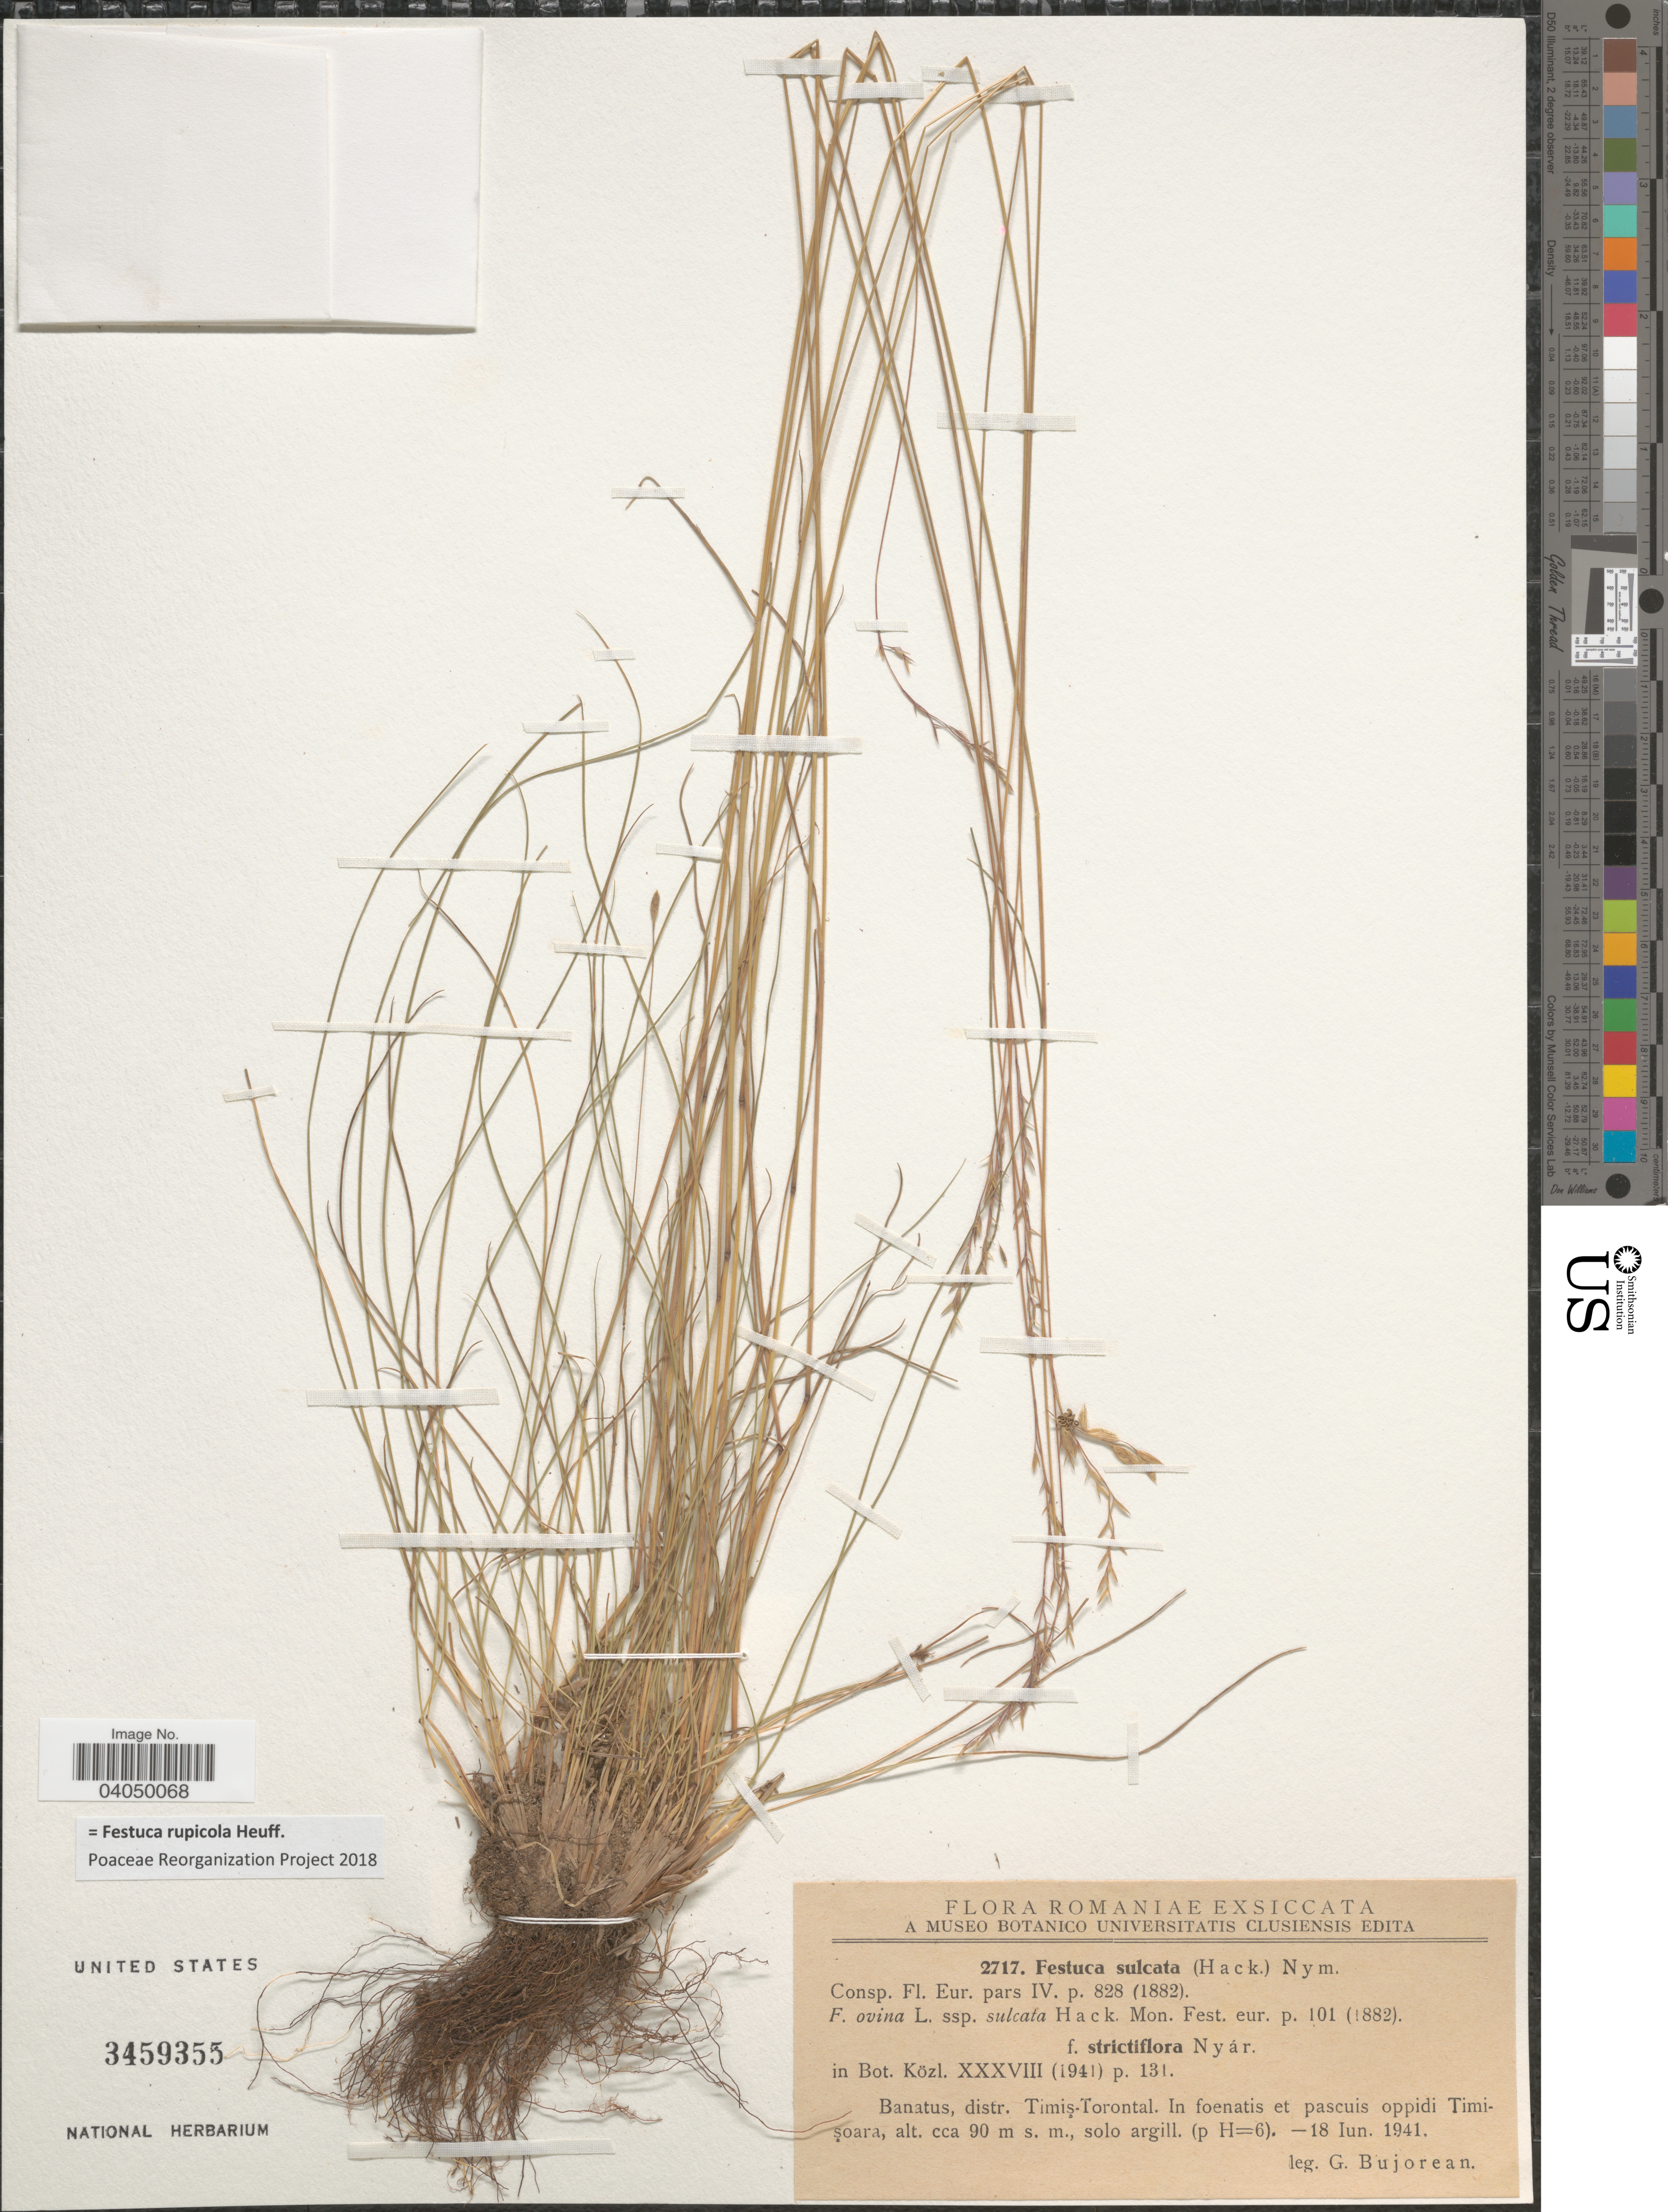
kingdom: Plantae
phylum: Tracheophyta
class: Liliopsida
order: Poales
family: Poaceae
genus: Festuca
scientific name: Festuca rupicola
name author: Heuff.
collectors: G. Bujorean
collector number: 2717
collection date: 1941-06-18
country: Romania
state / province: Timis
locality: Romaniae. Banatus, distr. Timis-Torontal. In foenatis et pascuis oppidi Timisoara.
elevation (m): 90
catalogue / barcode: US 3459355